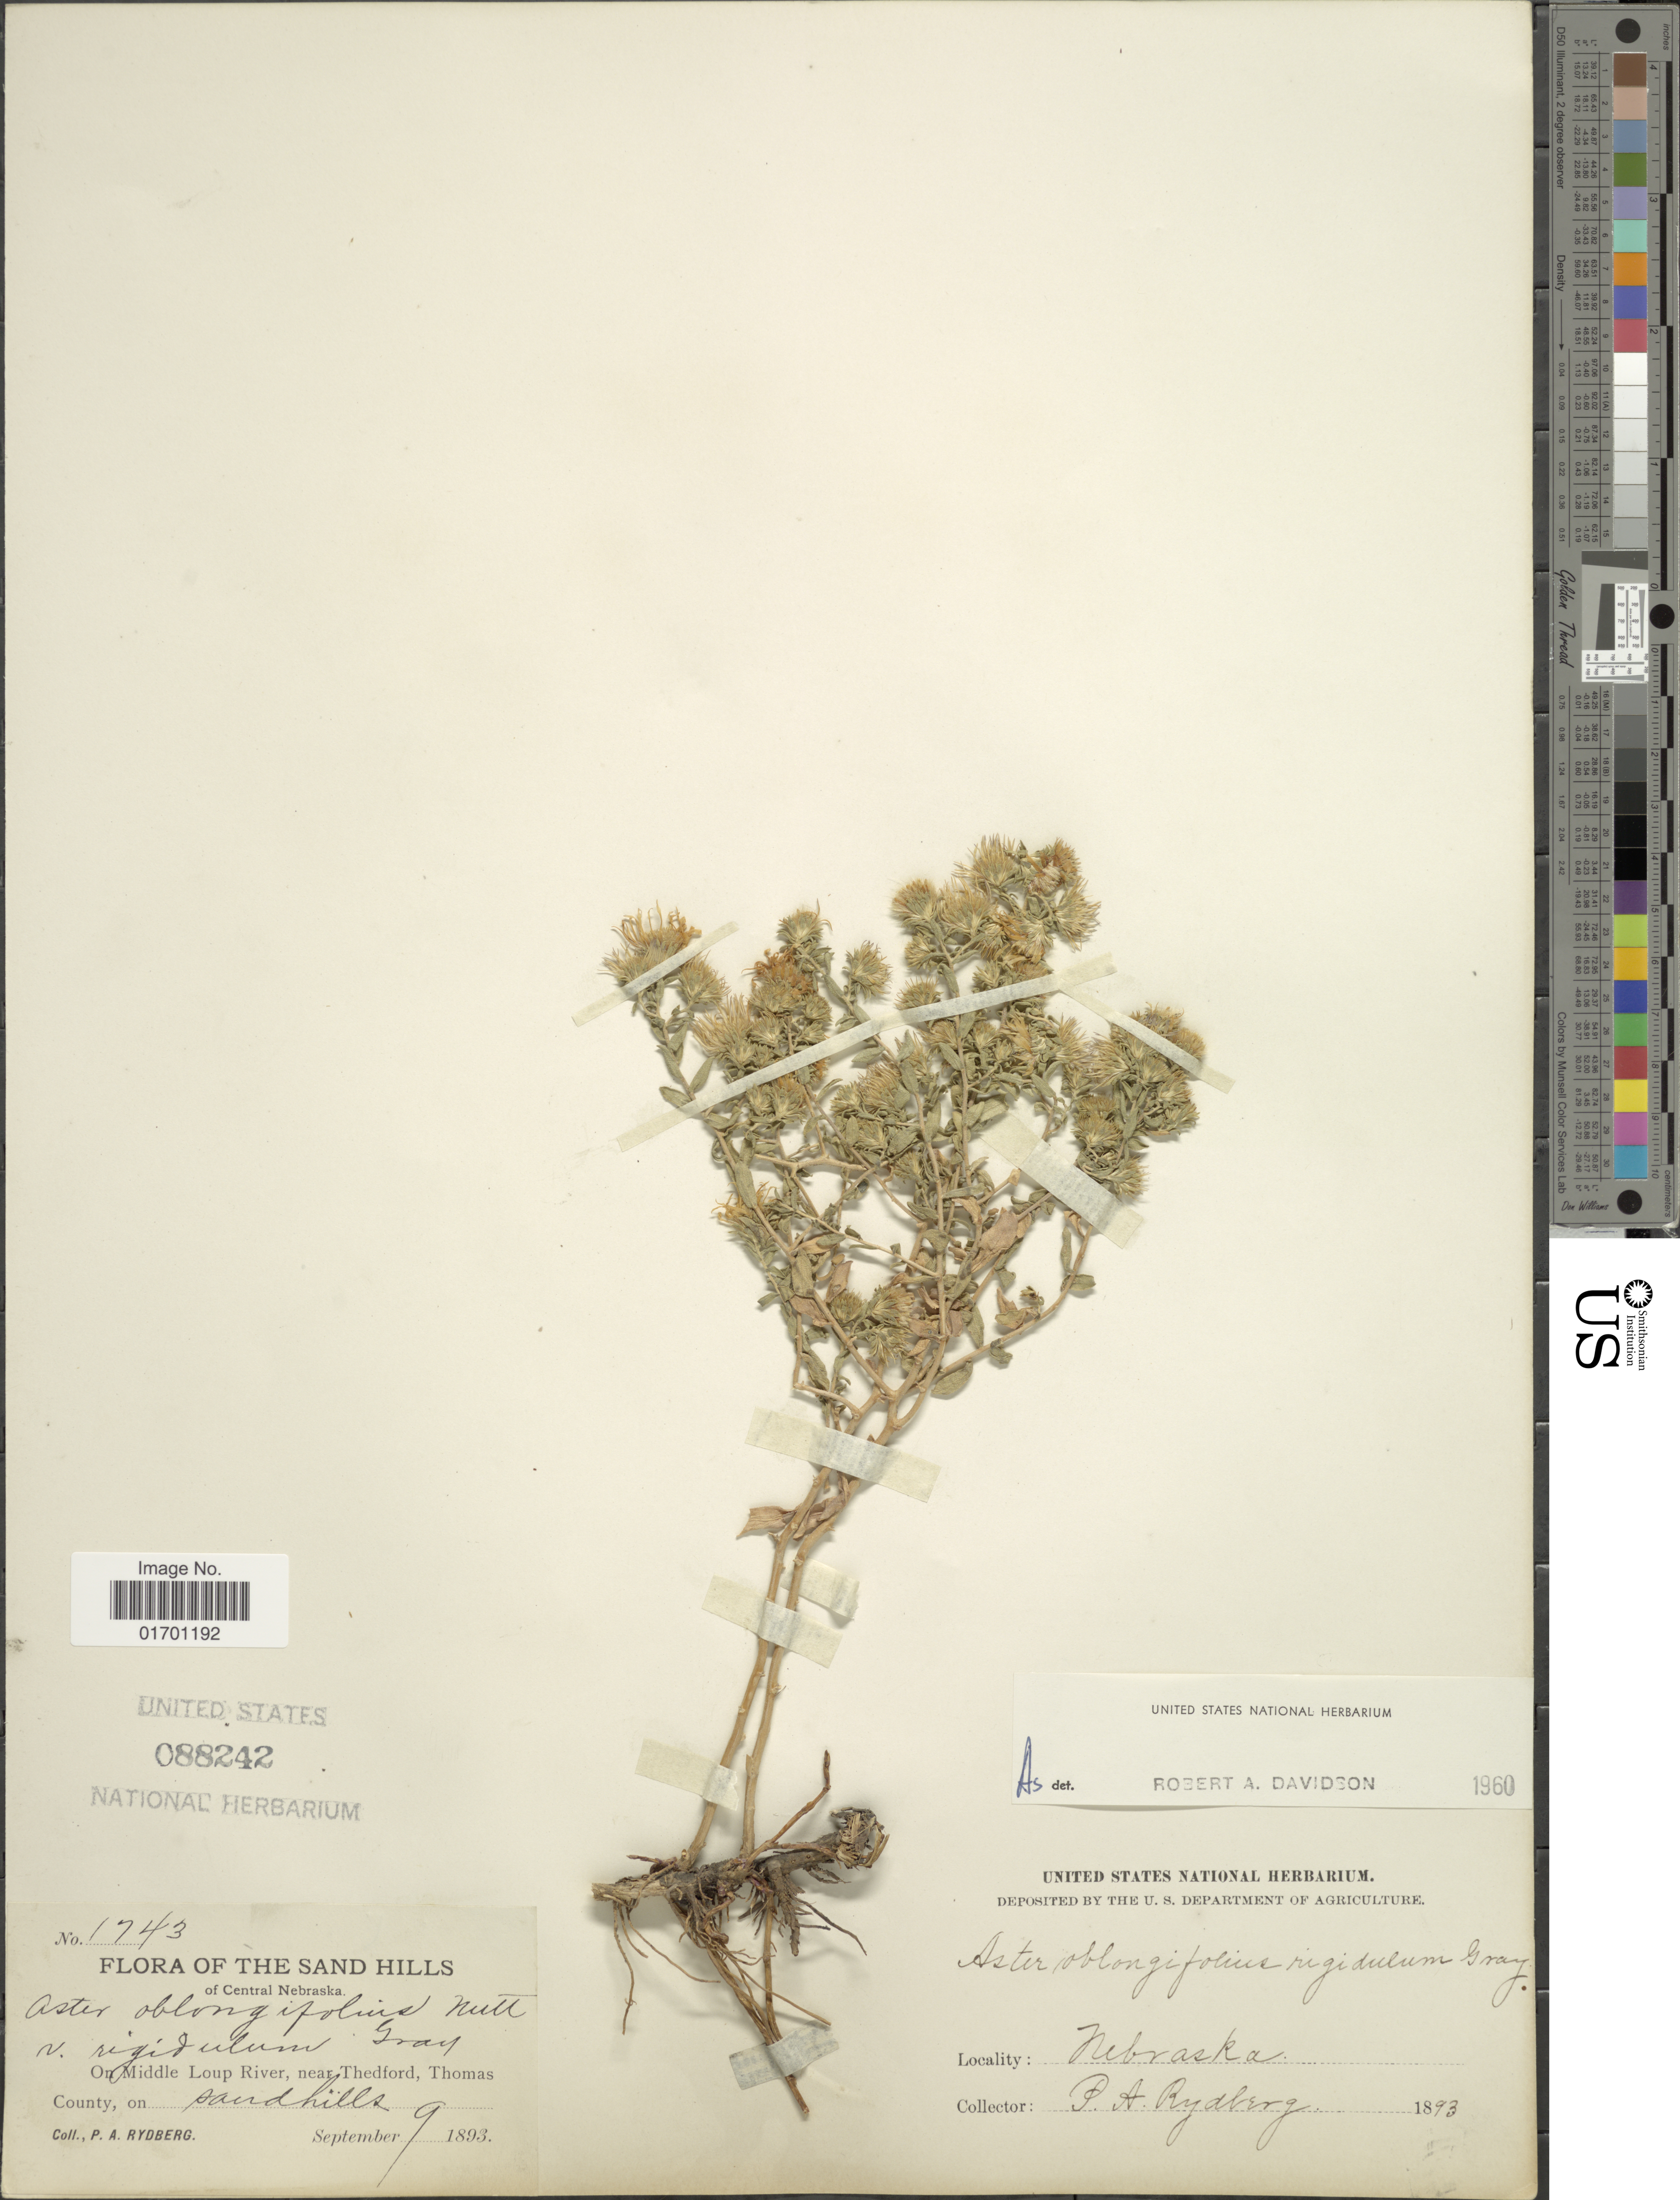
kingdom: Plantae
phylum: Tracheophyta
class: Magnoliopsida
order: Asterales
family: Asteraceae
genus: Symphyotrichum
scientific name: Symphyotrichum oblongifolium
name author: (Nutt.) G.L. Nesom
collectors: P. A. Rydberg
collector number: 1743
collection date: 1893-09-09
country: United States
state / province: Nebraska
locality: The Sand Hills of Central Nebraska, On Middle Loup River, near Thedford, Thomas County, on sandhills.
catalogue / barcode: US 88242